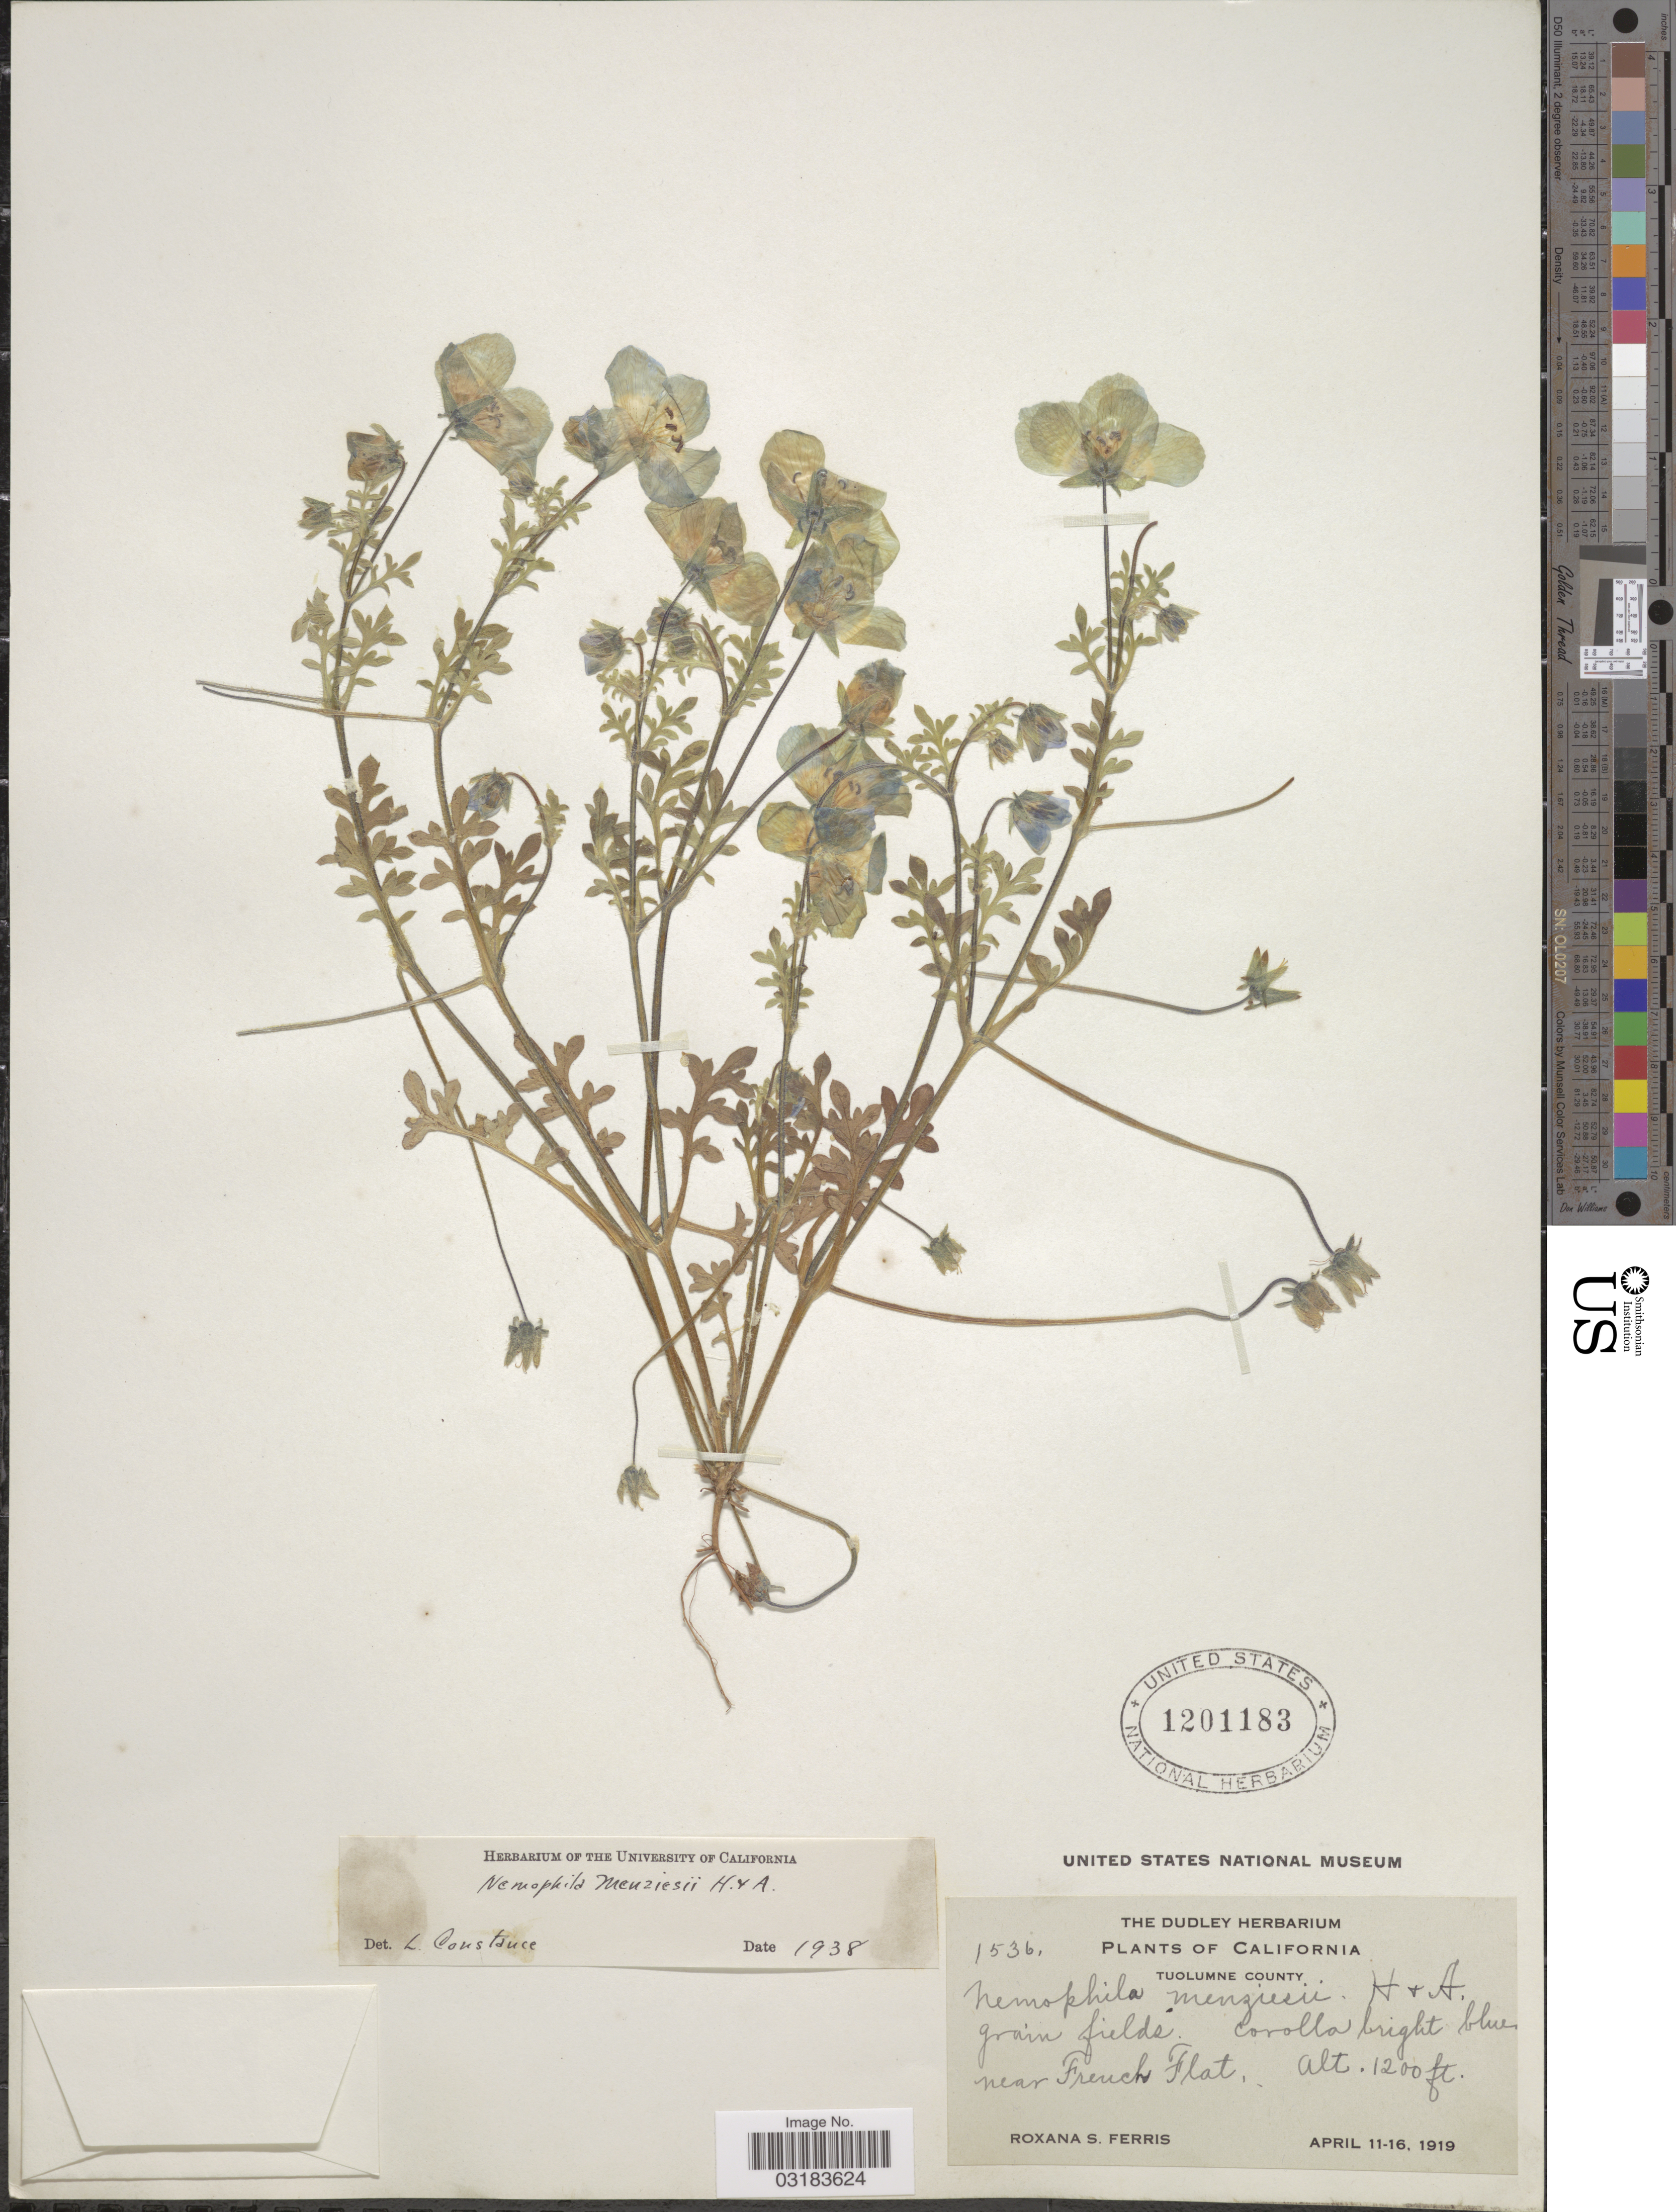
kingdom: Plantae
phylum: Tracheophyta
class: Magnoliopsida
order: Boraginales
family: Hydrophyllaceae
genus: Nemophila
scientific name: Nemophila menziesii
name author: Hook. & Arn.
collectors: R. S. Ferris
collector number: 1536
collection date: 1919-04-11/1919-04-16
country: United States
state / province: California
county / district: Tuolumne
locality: Tuolumne County. Near French Flat.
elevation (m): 366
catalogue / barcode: US 1201183